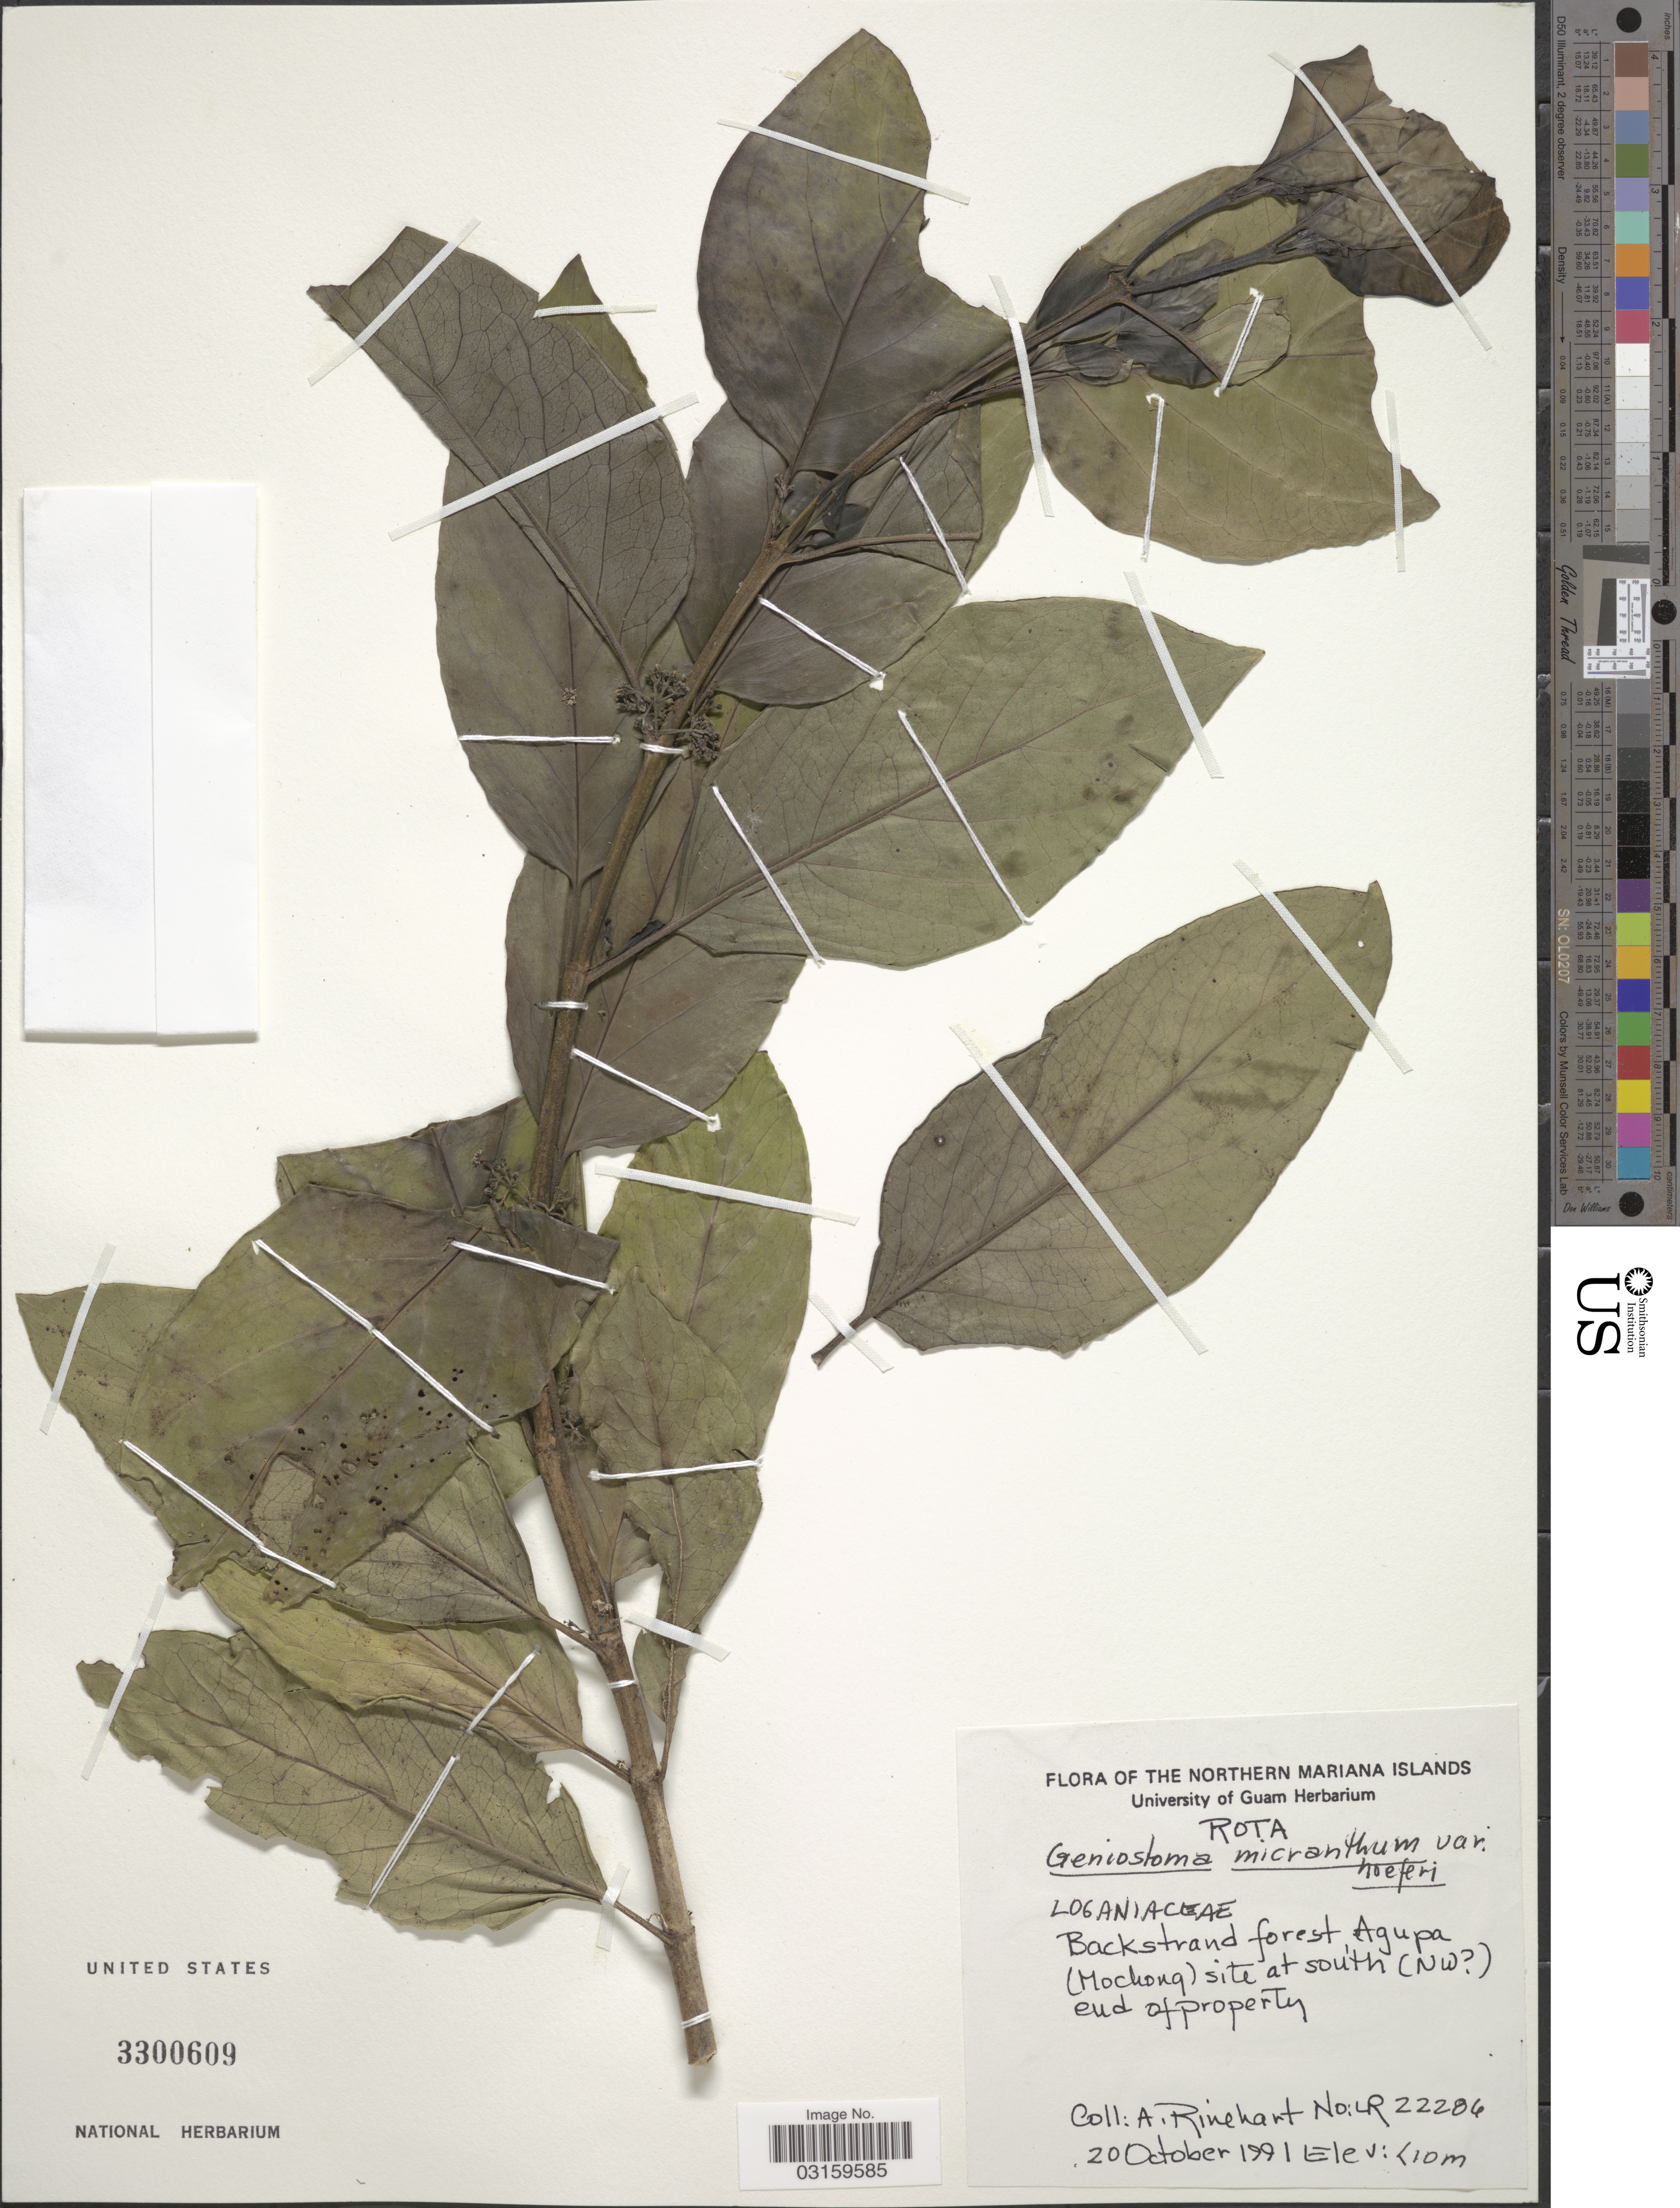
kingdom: Plantae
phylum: Tracheophyta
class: Magnoliopsida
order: Gentianales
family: Loganiaceae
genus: Geniostoma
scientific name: Geniostoma rupestre var. hoeferi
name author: (Gilg & Benedict) B.J. Conn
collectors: A. Rinehart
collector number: LR22286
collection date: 1991-10-20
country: Northern Mariana Islands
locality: Rota. Backstrand forest Agupa (Mockong) site at south (NW [unsure placement]) end of property.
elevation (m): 10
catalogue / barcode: US 3300609